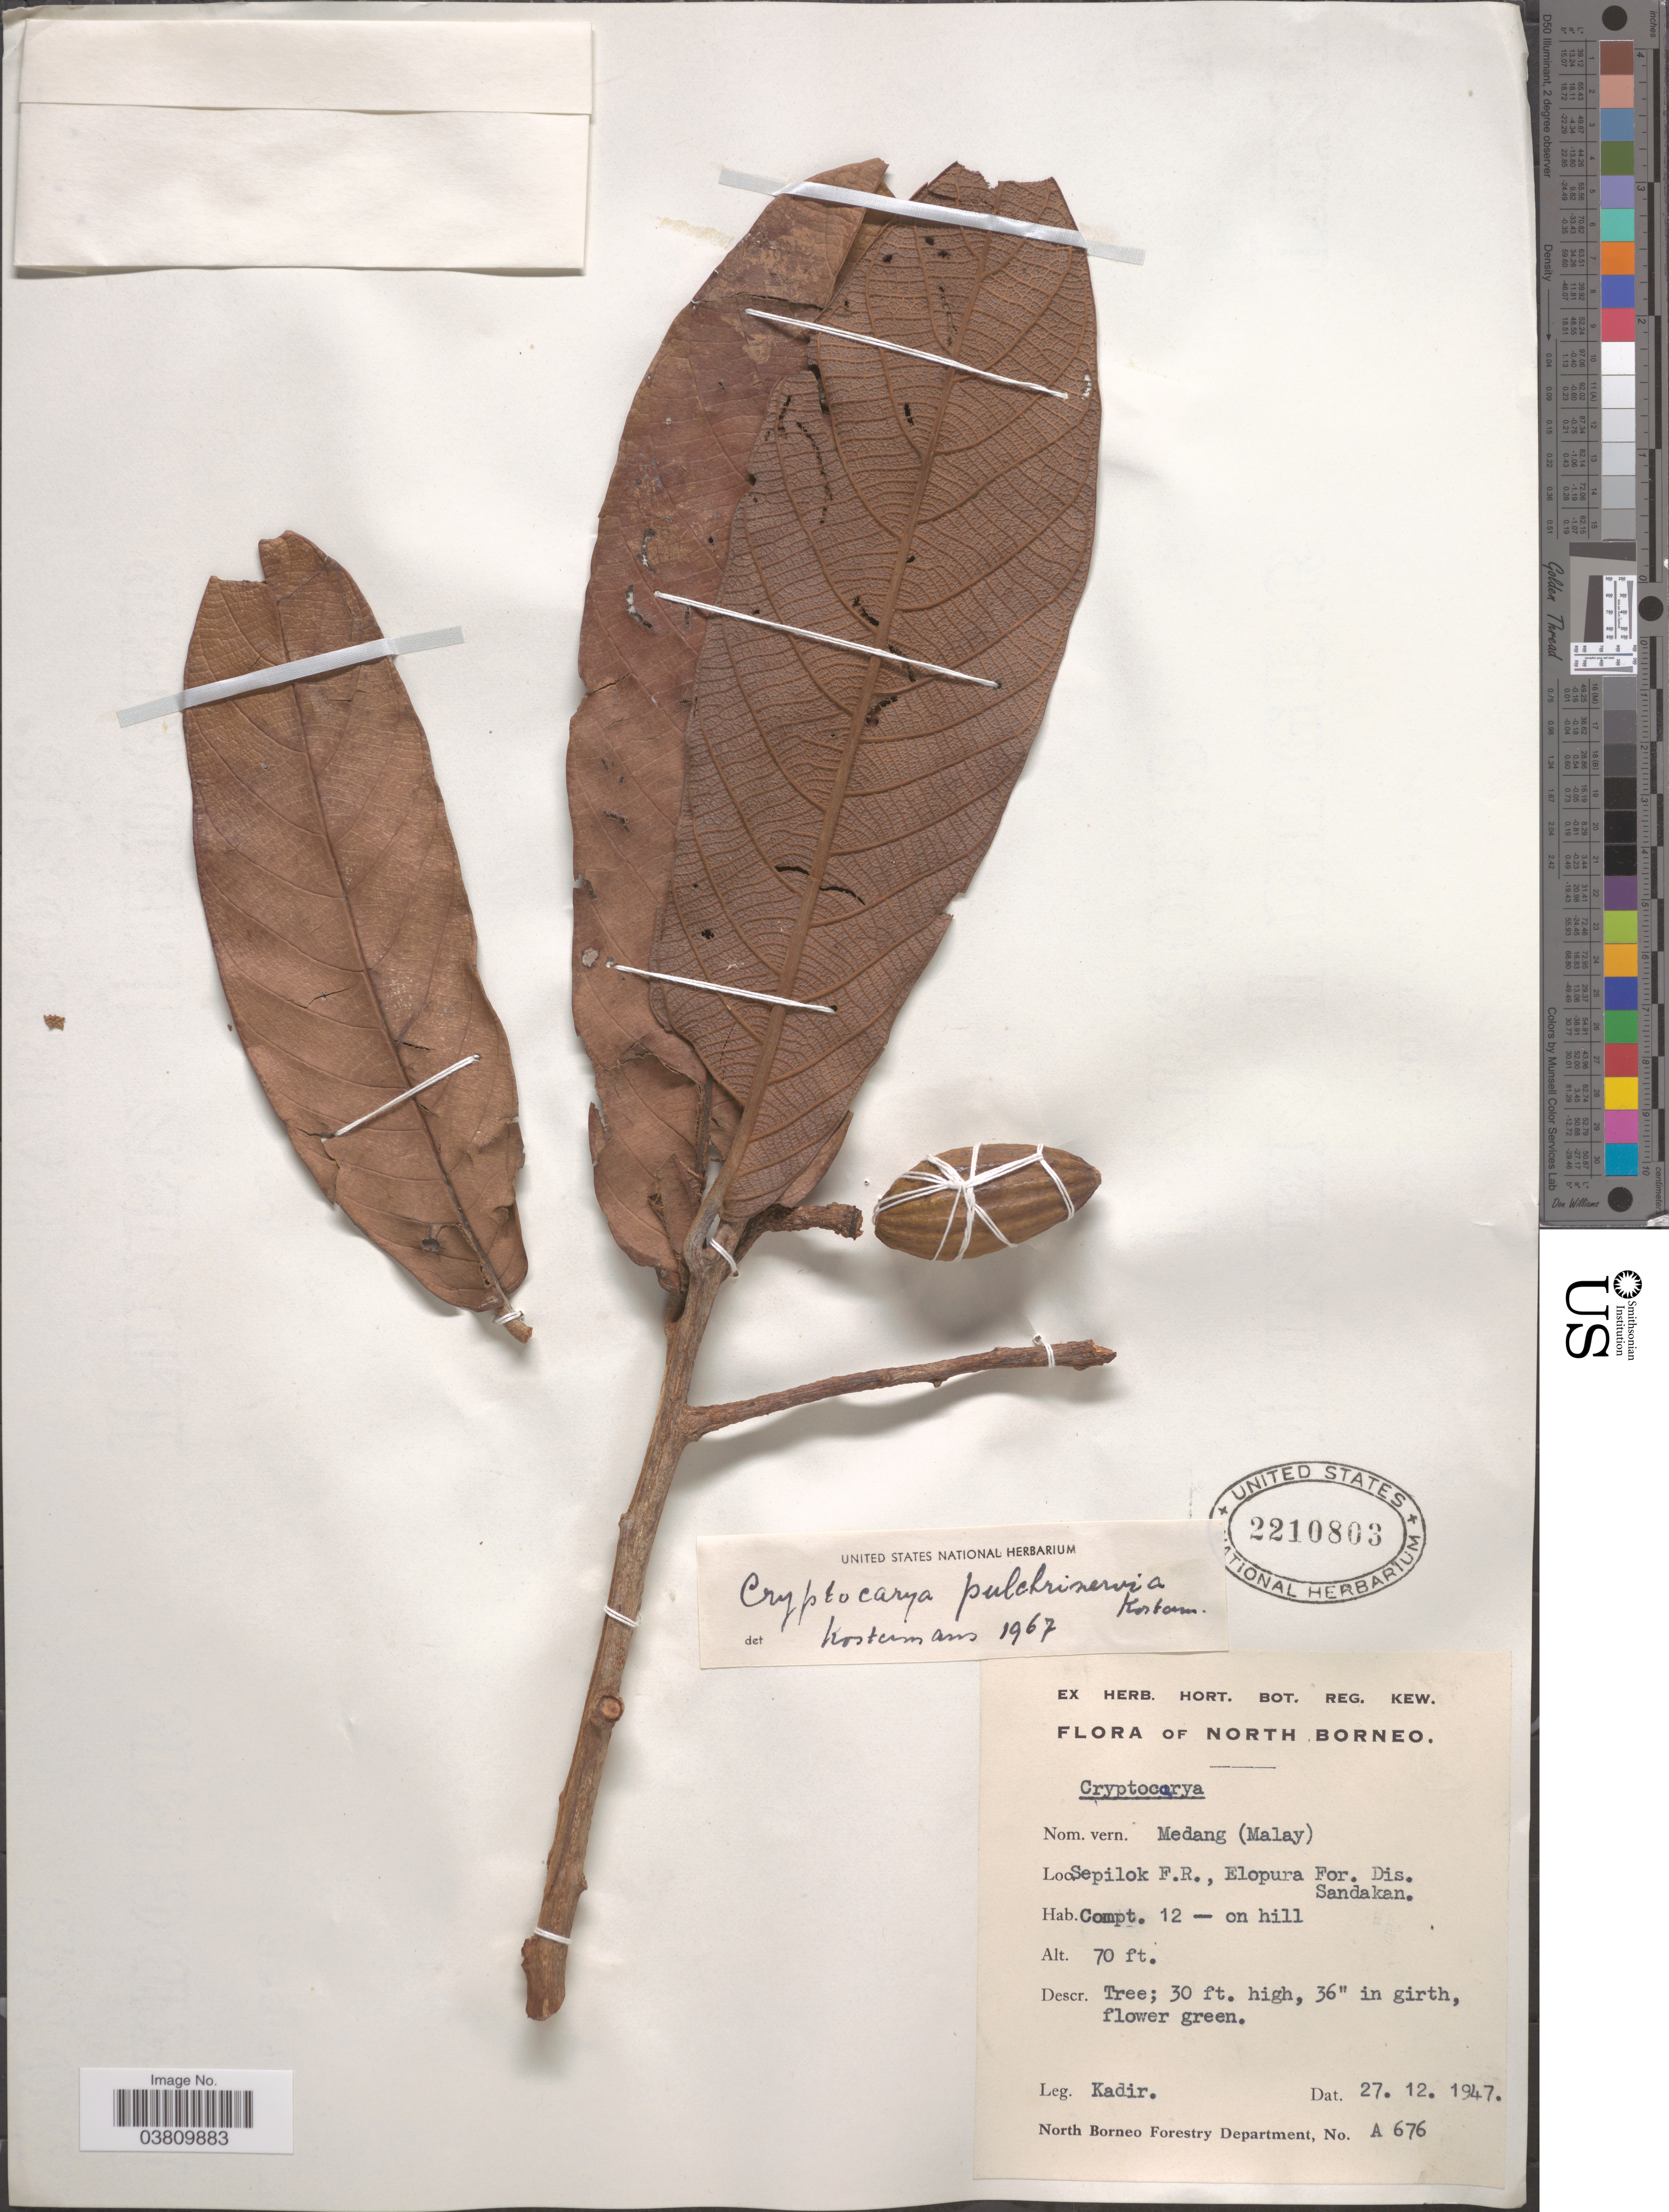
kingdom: Plantae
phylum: Tracheophyta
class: Magnoliopsida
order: Laurales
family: Lauraceae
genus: Cryptocarya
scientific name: Cryptocarya pulchrinervia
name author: Kosterm.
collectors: -. Kadir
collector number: A 676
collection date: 1947-12-27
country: Malaysia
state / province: Sabah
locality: North Borneo. Sepilok F.R., Elopura For. Dis. Sandakan.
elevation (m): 21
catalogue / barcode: US 2210803